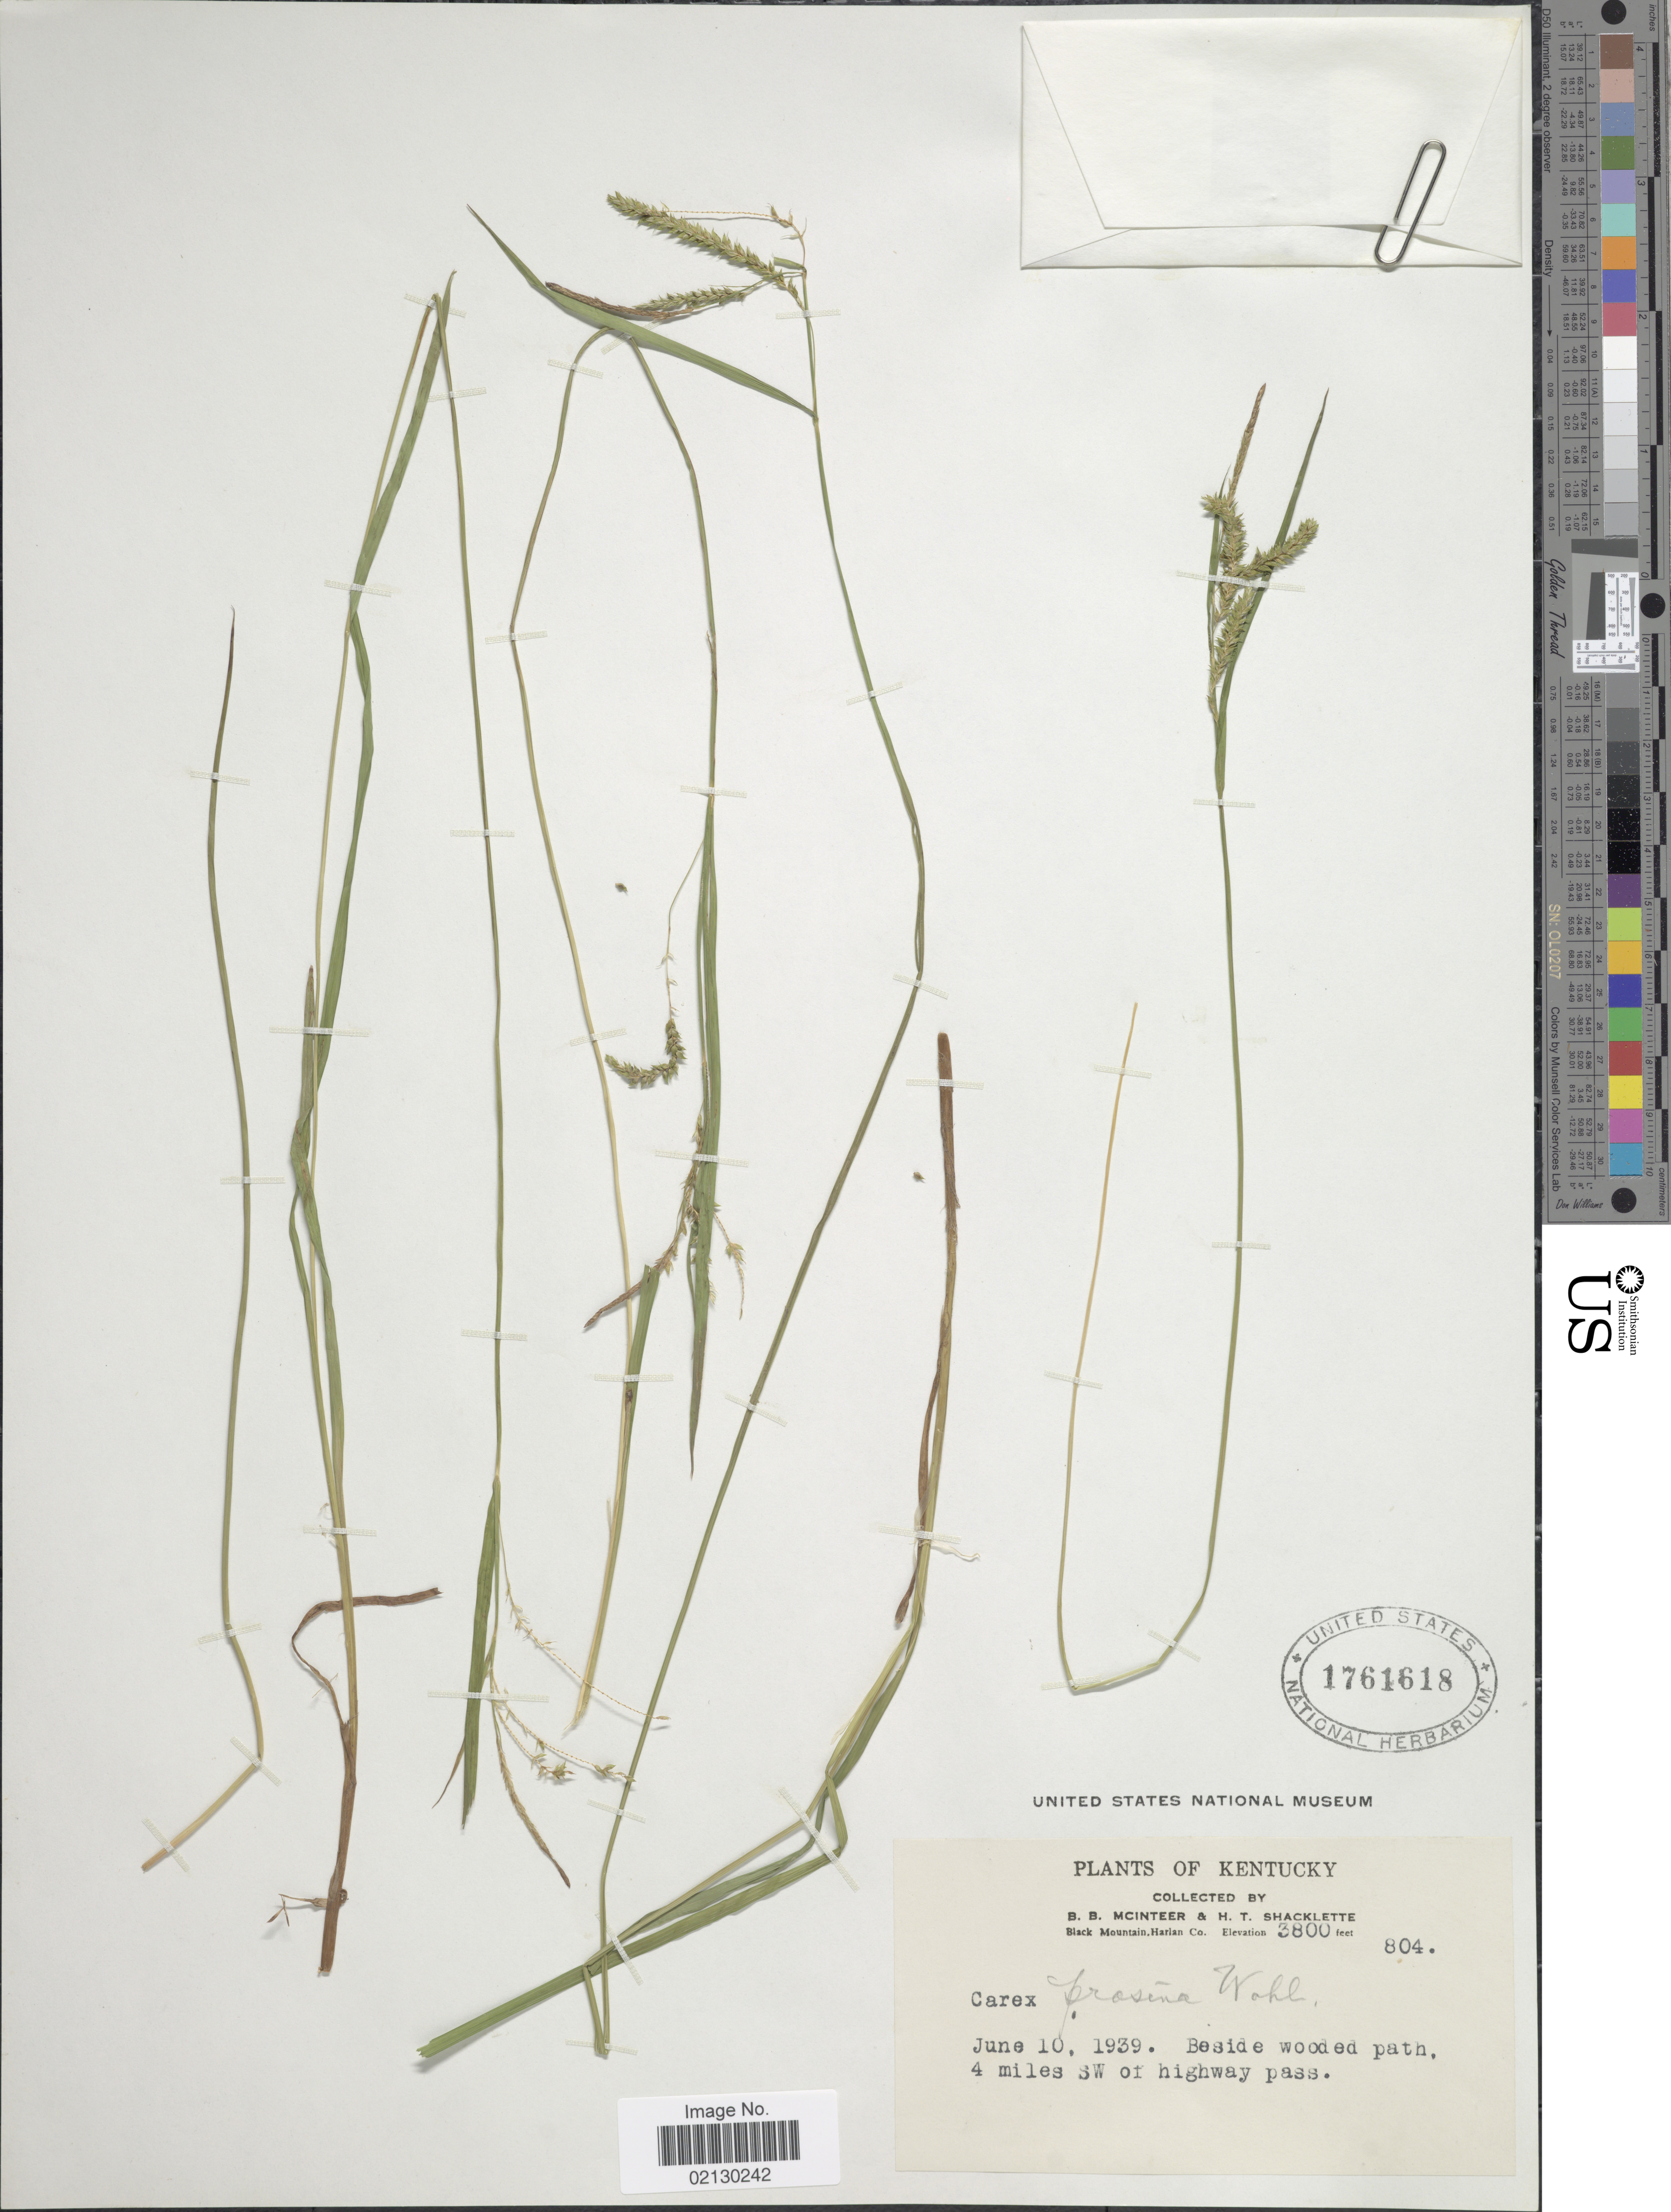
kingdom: Plantae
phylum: Tracheophyta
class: Liliopsida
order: Poales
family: Cyperaceae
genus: Carex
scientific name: Carex prasina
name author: Wahlenb.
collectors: B. McInteer & H. Shacklette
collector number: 804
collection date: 1939-06-10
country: United States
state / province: Kentucky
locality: Black Mountain, Harlan Co. 4 miles w of highway pass.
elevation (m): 1158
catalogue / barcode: US 1761618